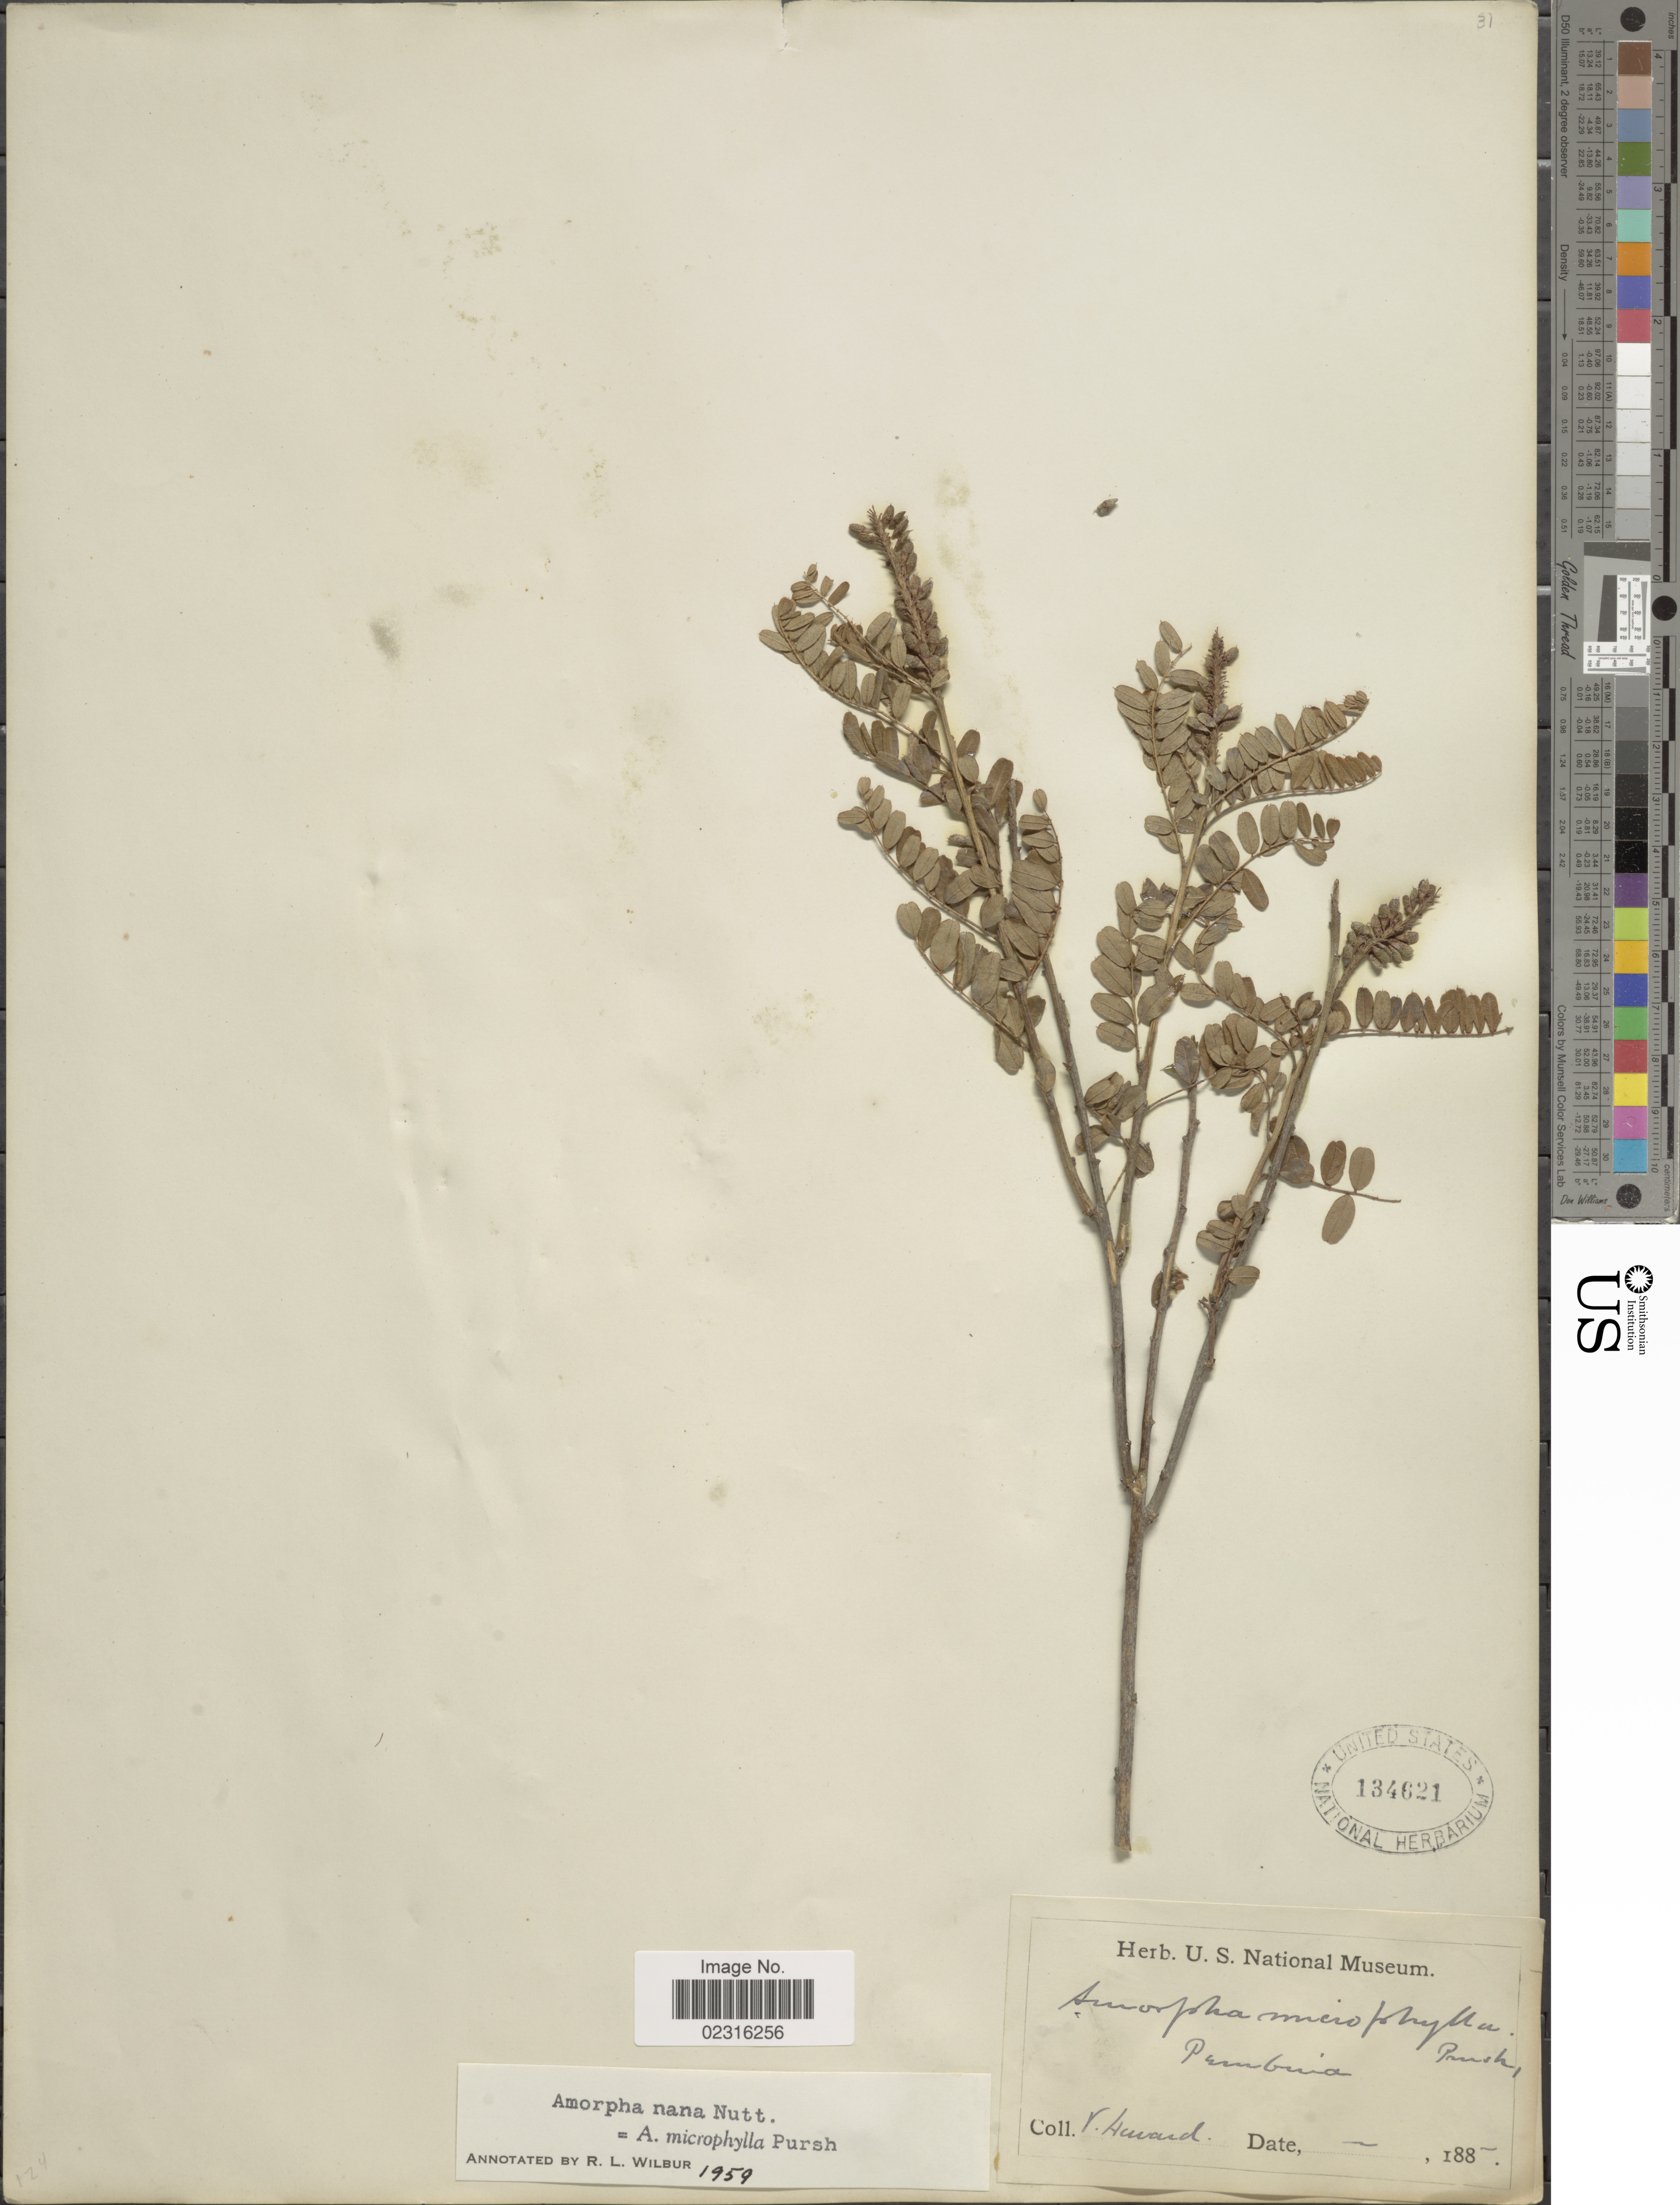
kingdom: Plantae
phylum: Tracheophyta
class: Magnoliopsida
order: Fabales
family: Fabaceae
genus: Amorpha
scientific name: Amorpha nana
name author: C. Fraser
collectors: V. Howard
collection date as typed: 188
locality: Pembina. [interpreted]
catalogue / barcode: US 134621